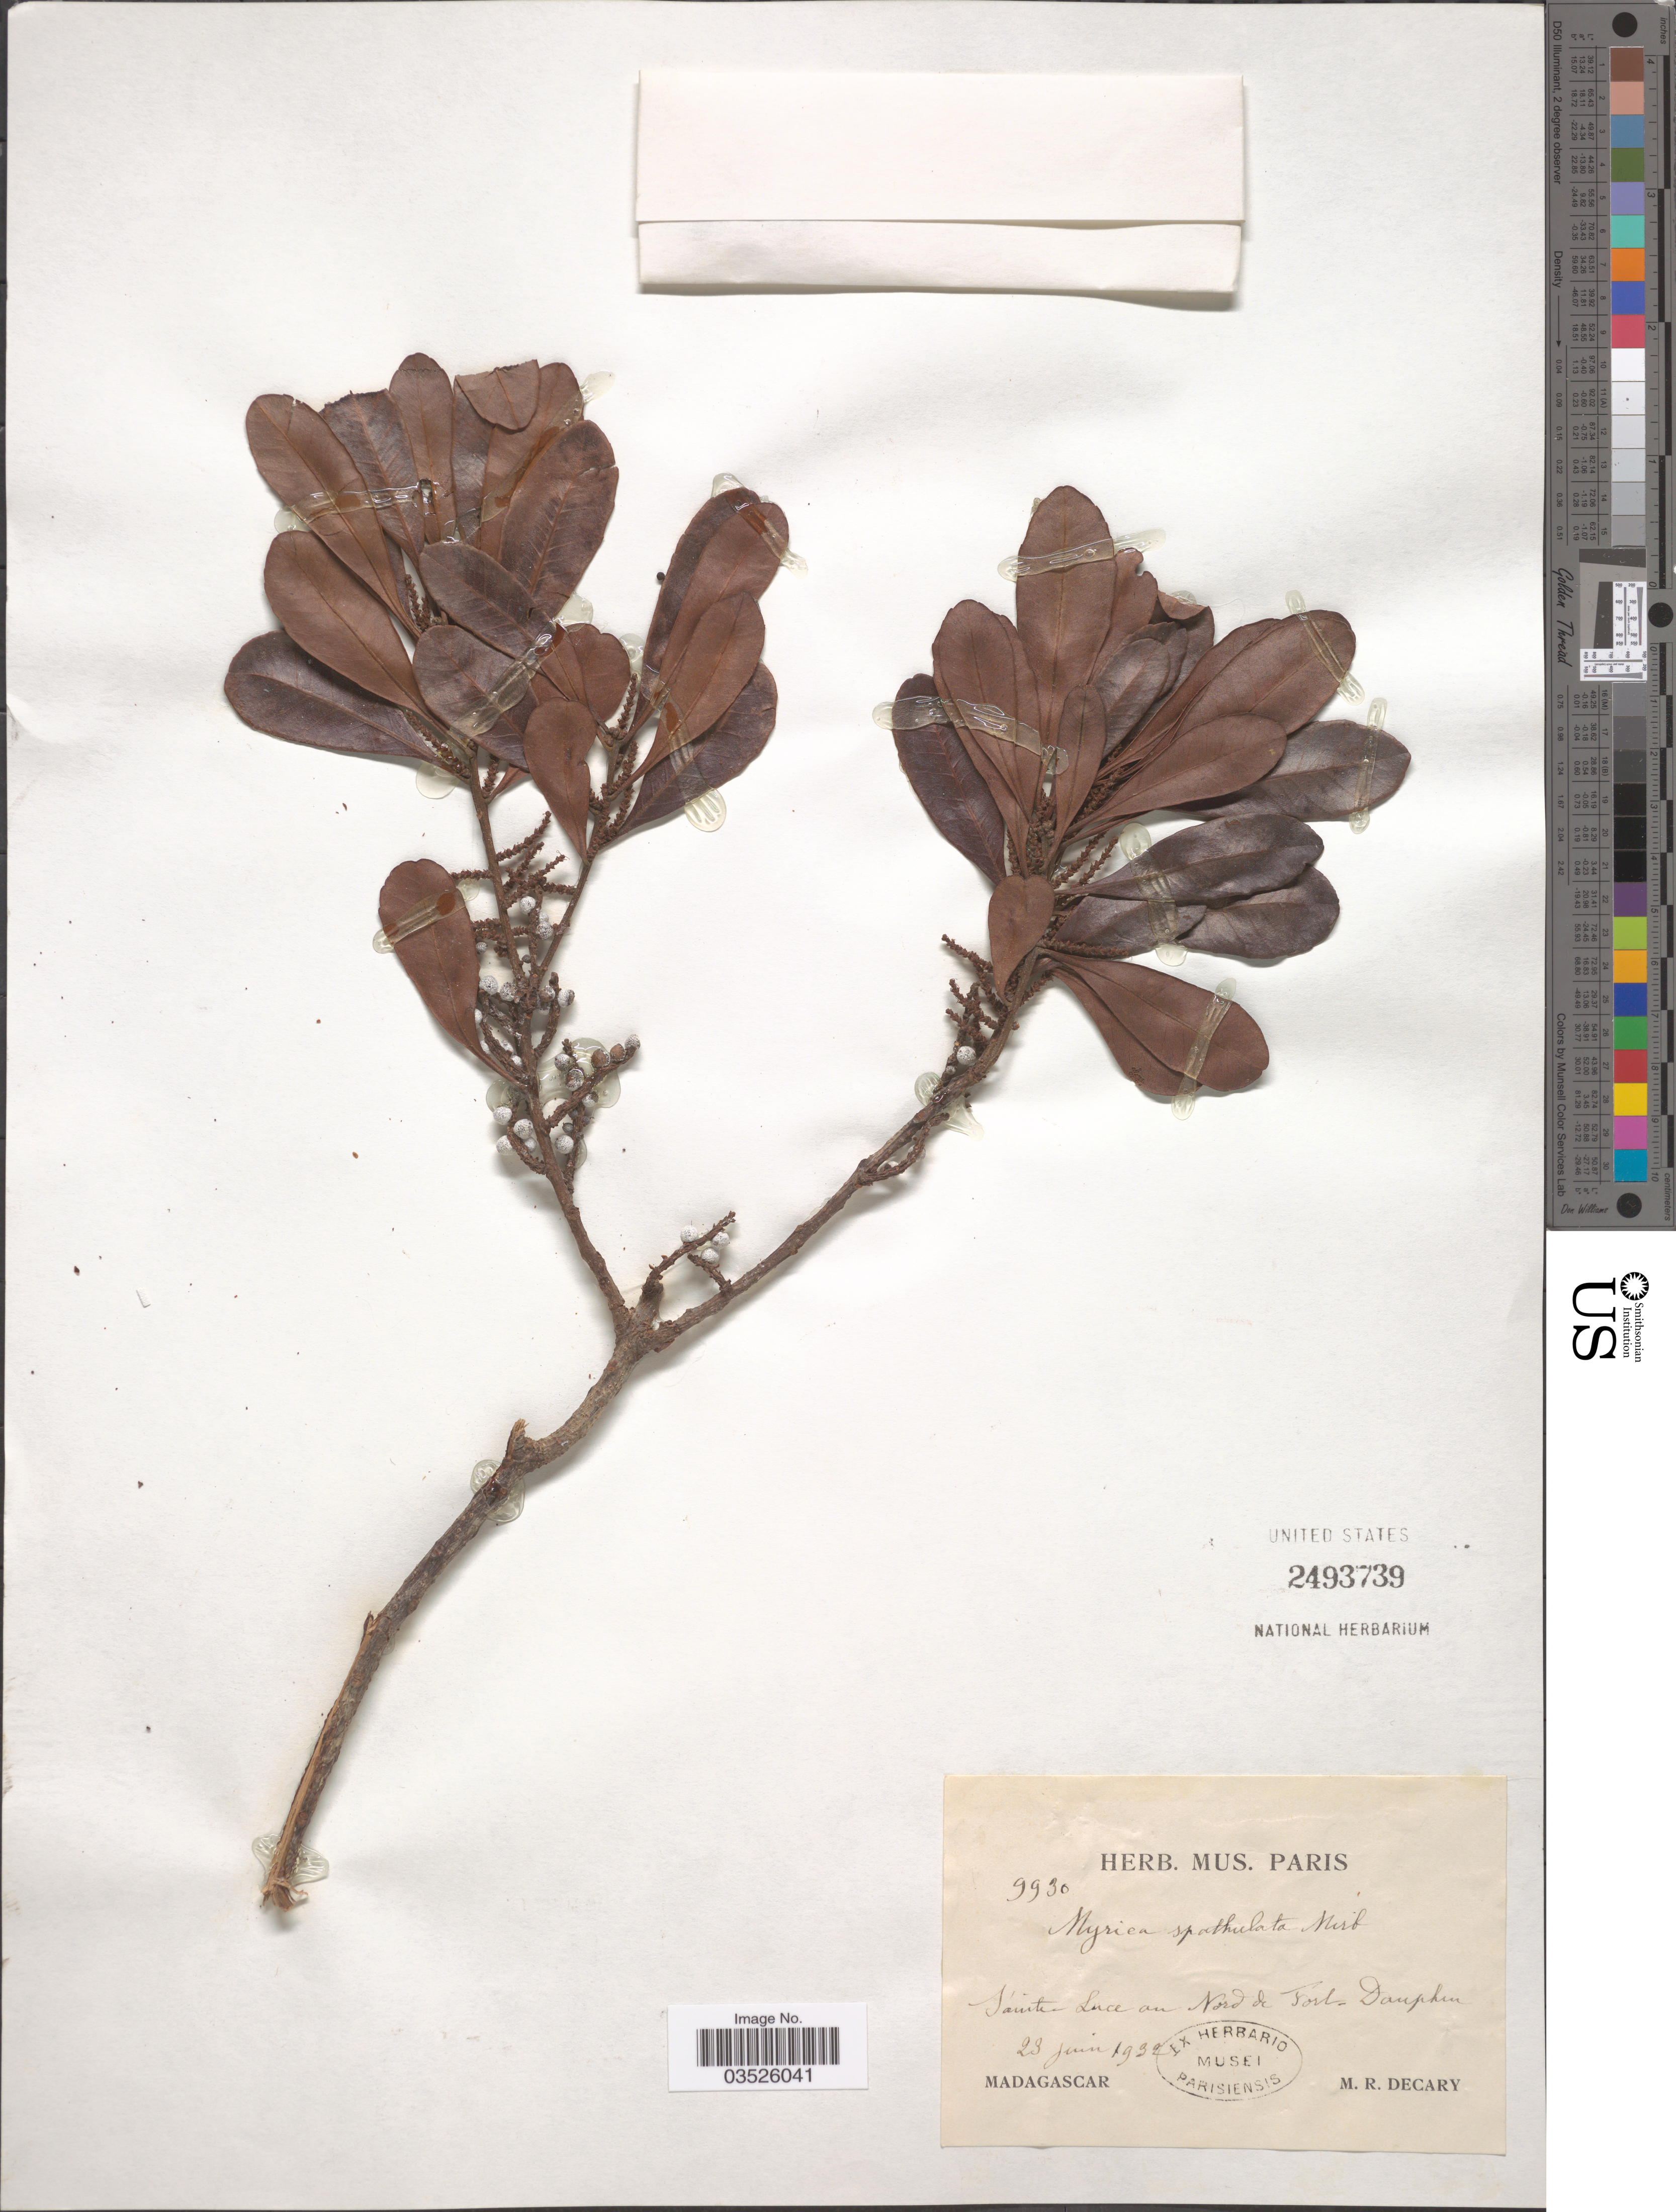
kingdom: Plantae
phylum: Tracheophyta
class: Magnoliopsida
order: Fagales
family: Myricaceae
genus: Morella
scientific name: Morella spathulata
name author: (Mirb.) Verdc. & Polhill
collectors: R. Decary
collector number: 9930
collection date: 1932-06-23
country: Madagascar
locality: Sainte-Luce au Nord de Fort-Dauphin.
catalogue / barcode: US 2493739